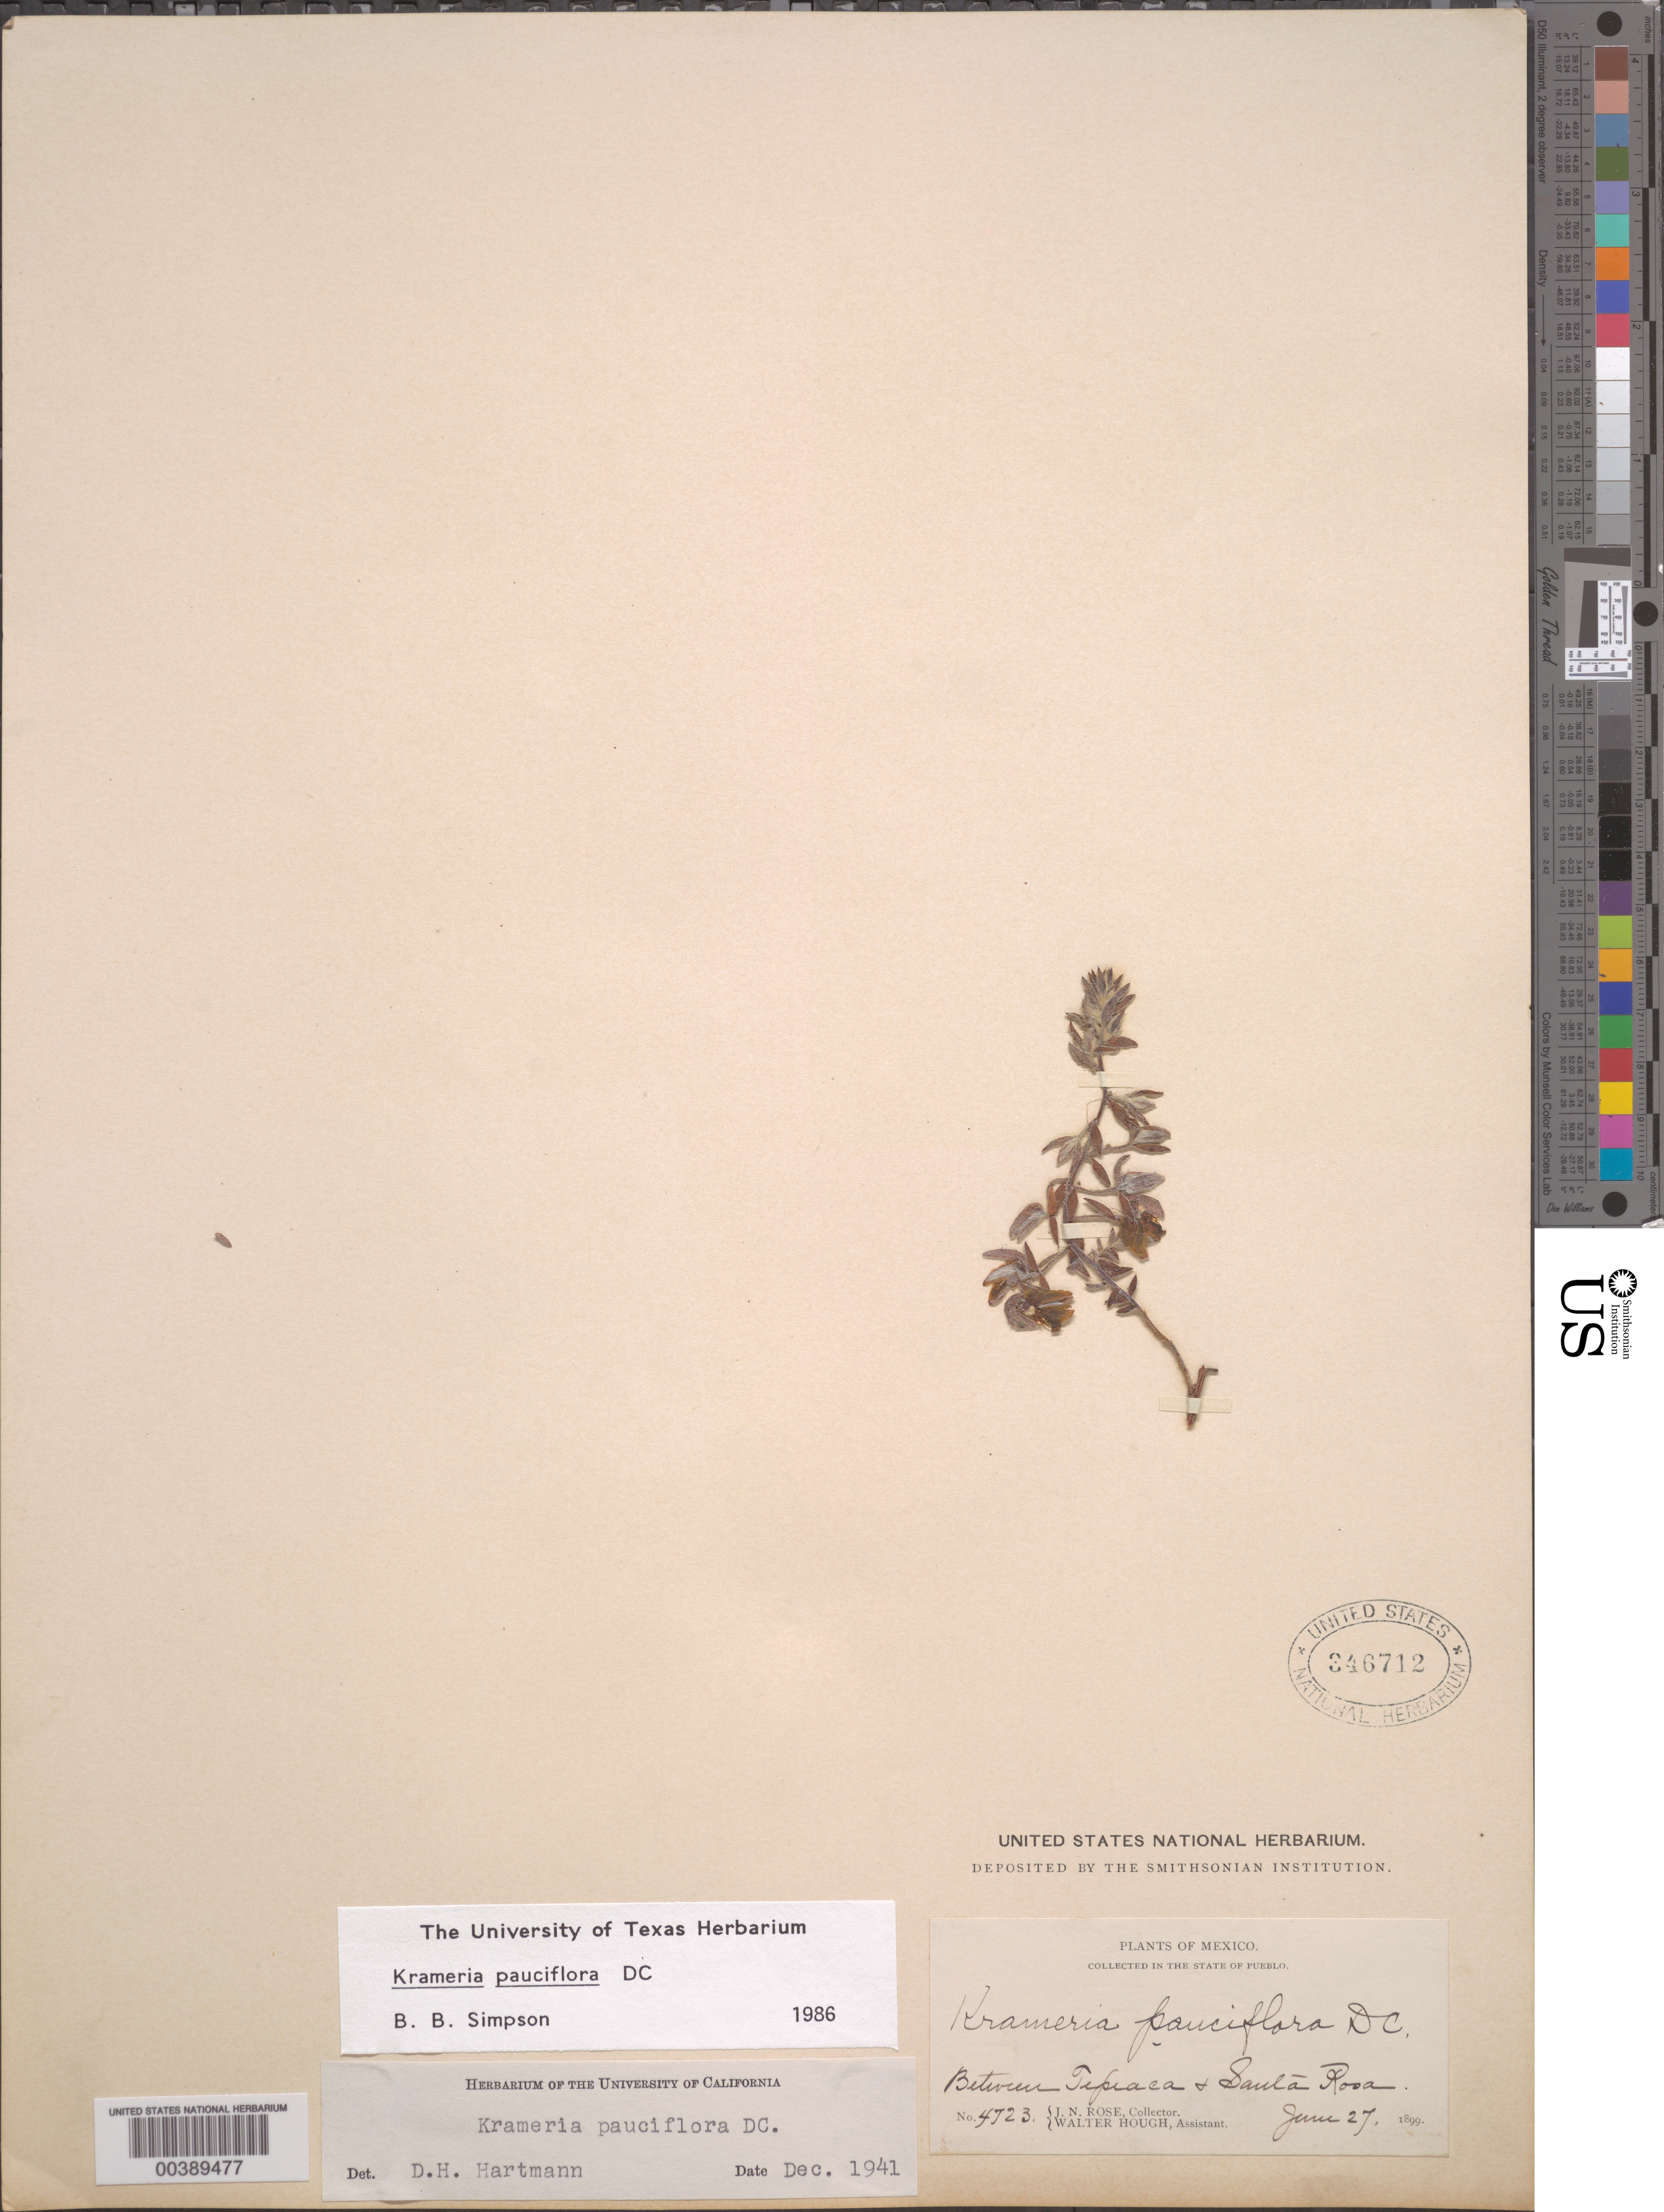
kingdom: Plantae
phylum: Tracheophyta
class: Magnoliopsida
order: Zygophyllales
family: Krameriaceae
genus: Krameria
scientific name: Krameria pauciflora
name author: DC.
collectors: J. N. Rose & W. Hough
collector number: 4723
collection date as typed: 27 Jun 1899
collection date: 1899-06-27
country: Mexico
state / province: Puebla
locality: Between tepeaca and Santa Rosa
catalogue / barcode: US 346712